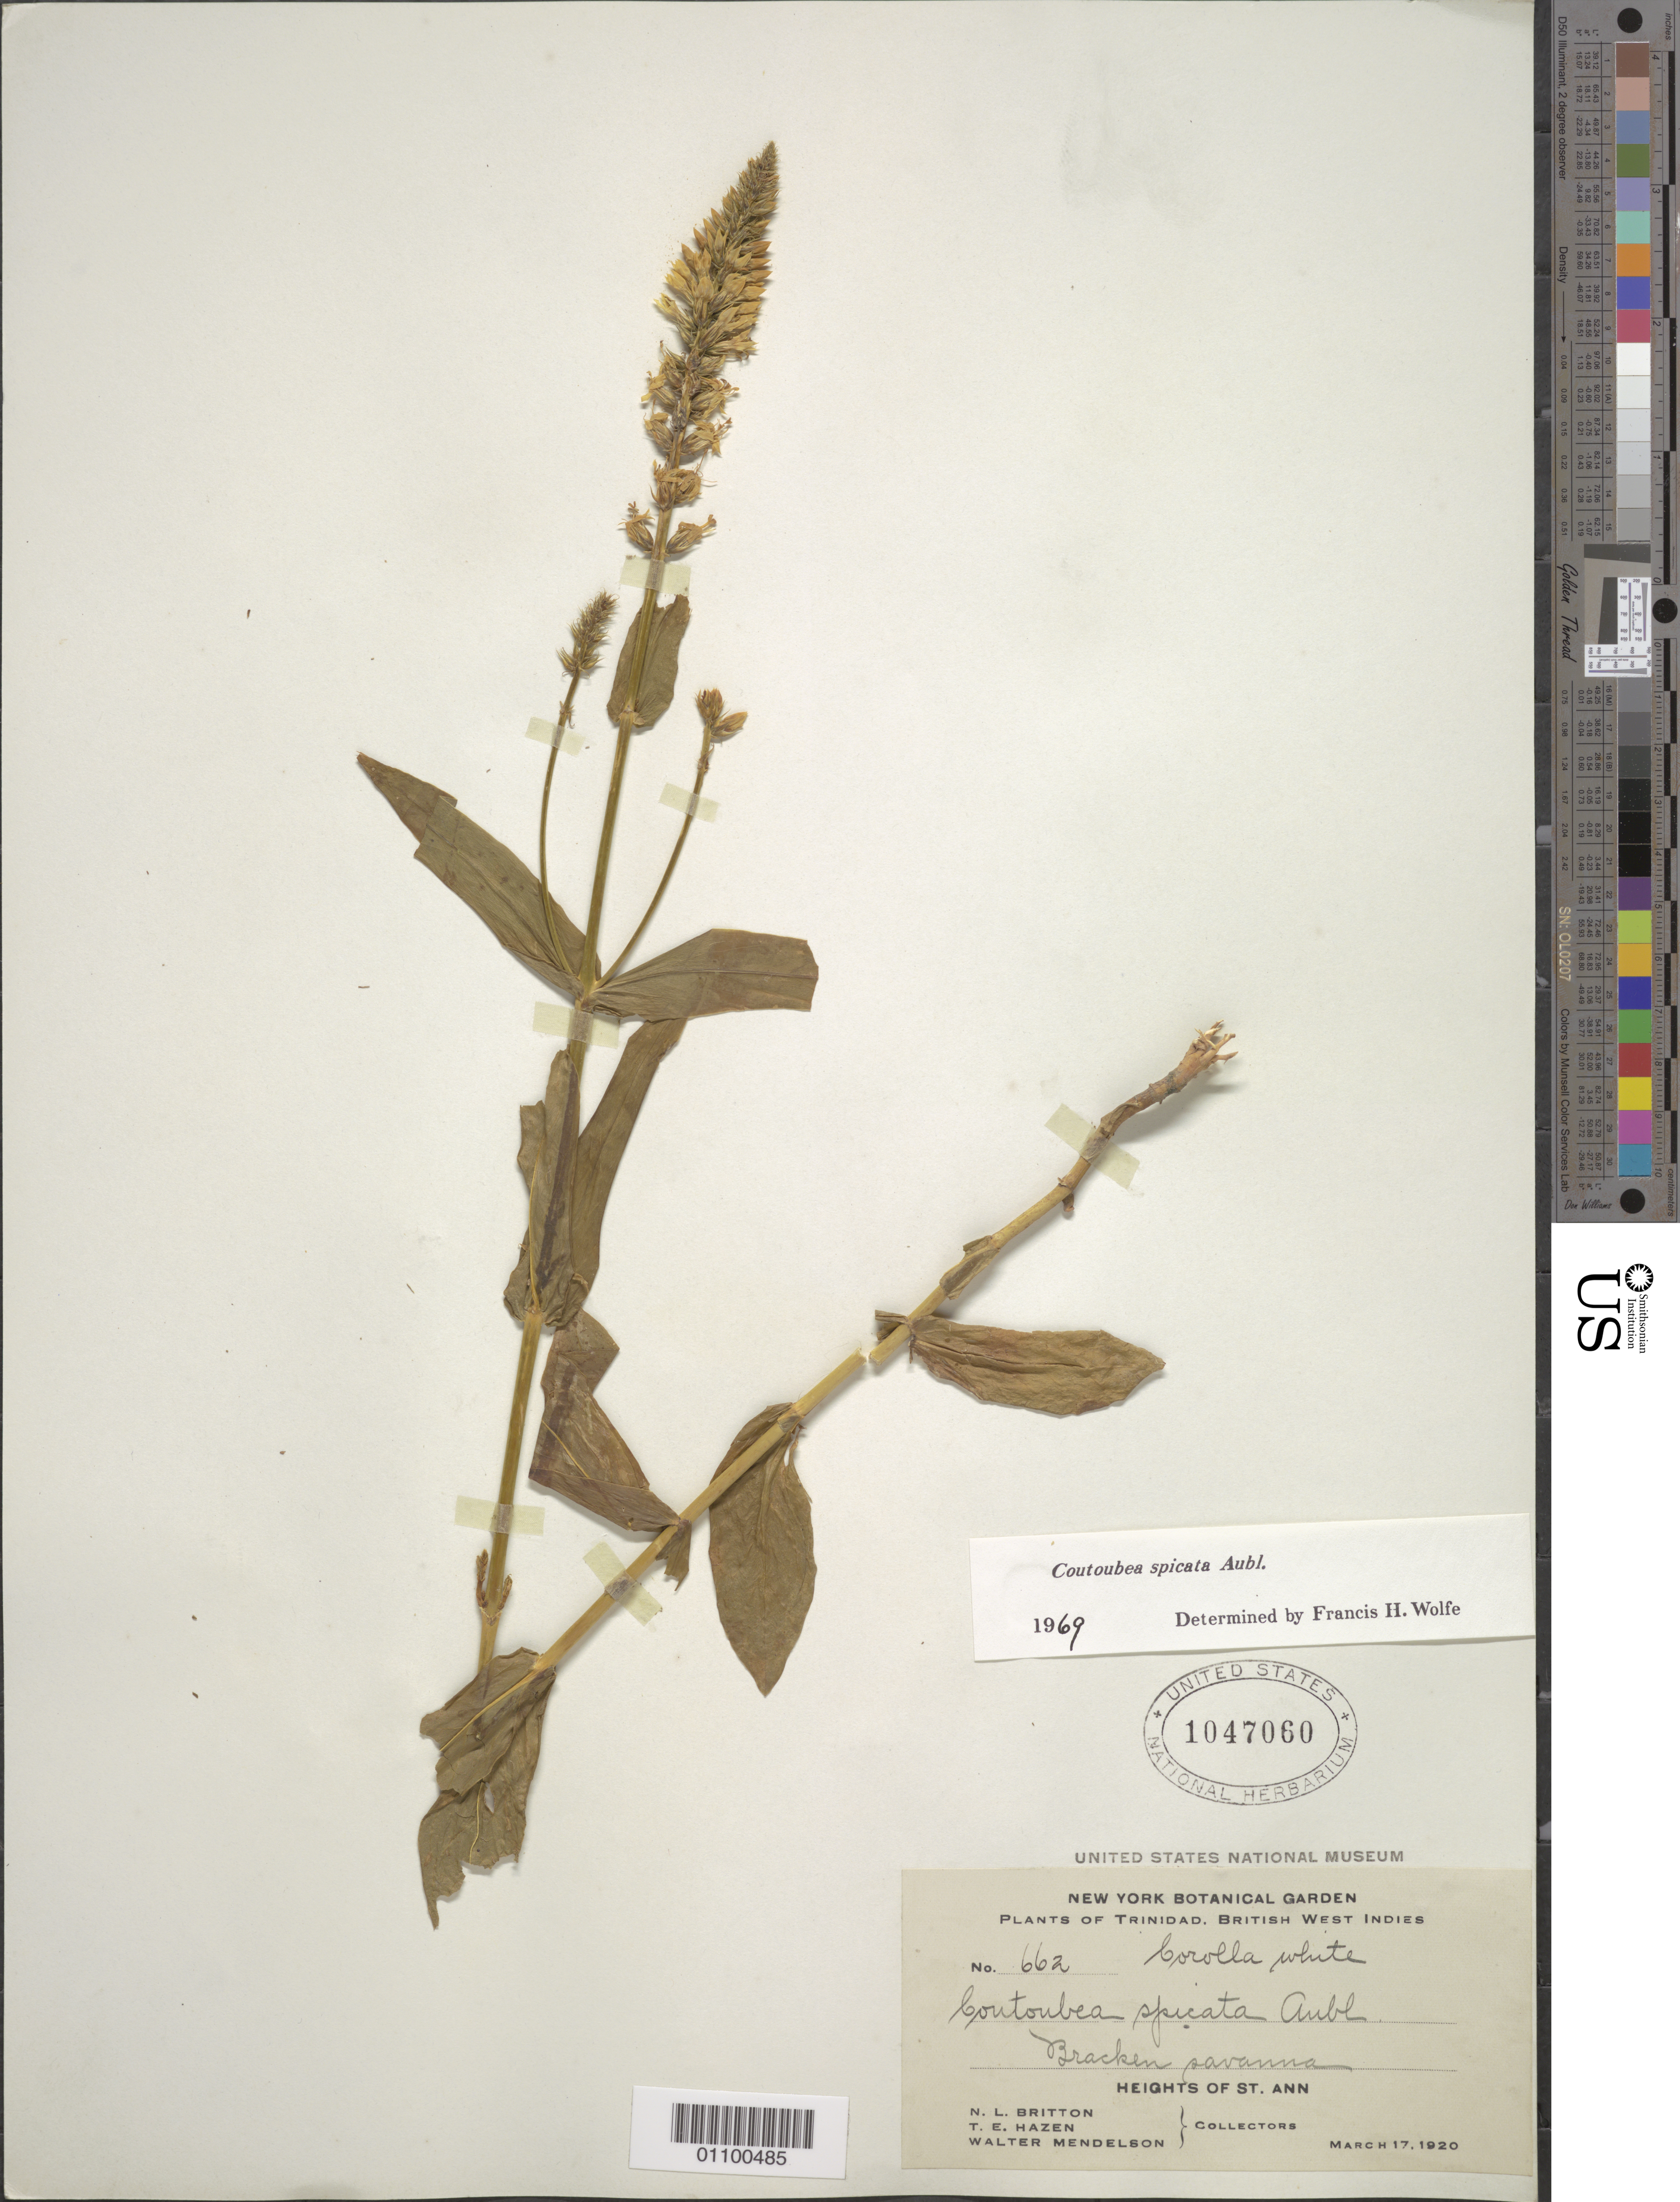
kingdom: Plantae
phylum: Tracheophyta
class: Magnoliopsida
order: Gentianales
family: Gentianaceae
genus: Coutoubea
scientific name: Coutoubea spicata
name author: Aubl.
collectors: N. Britton, T. E. Hazen & W. Mendelson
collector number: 662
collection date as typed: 17 Mar 1920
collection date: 1920-03-17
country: Trinidad and Tobago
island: Trinidad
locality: Heights of St. Ann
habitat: bracken savanna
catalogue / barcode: US 1047060